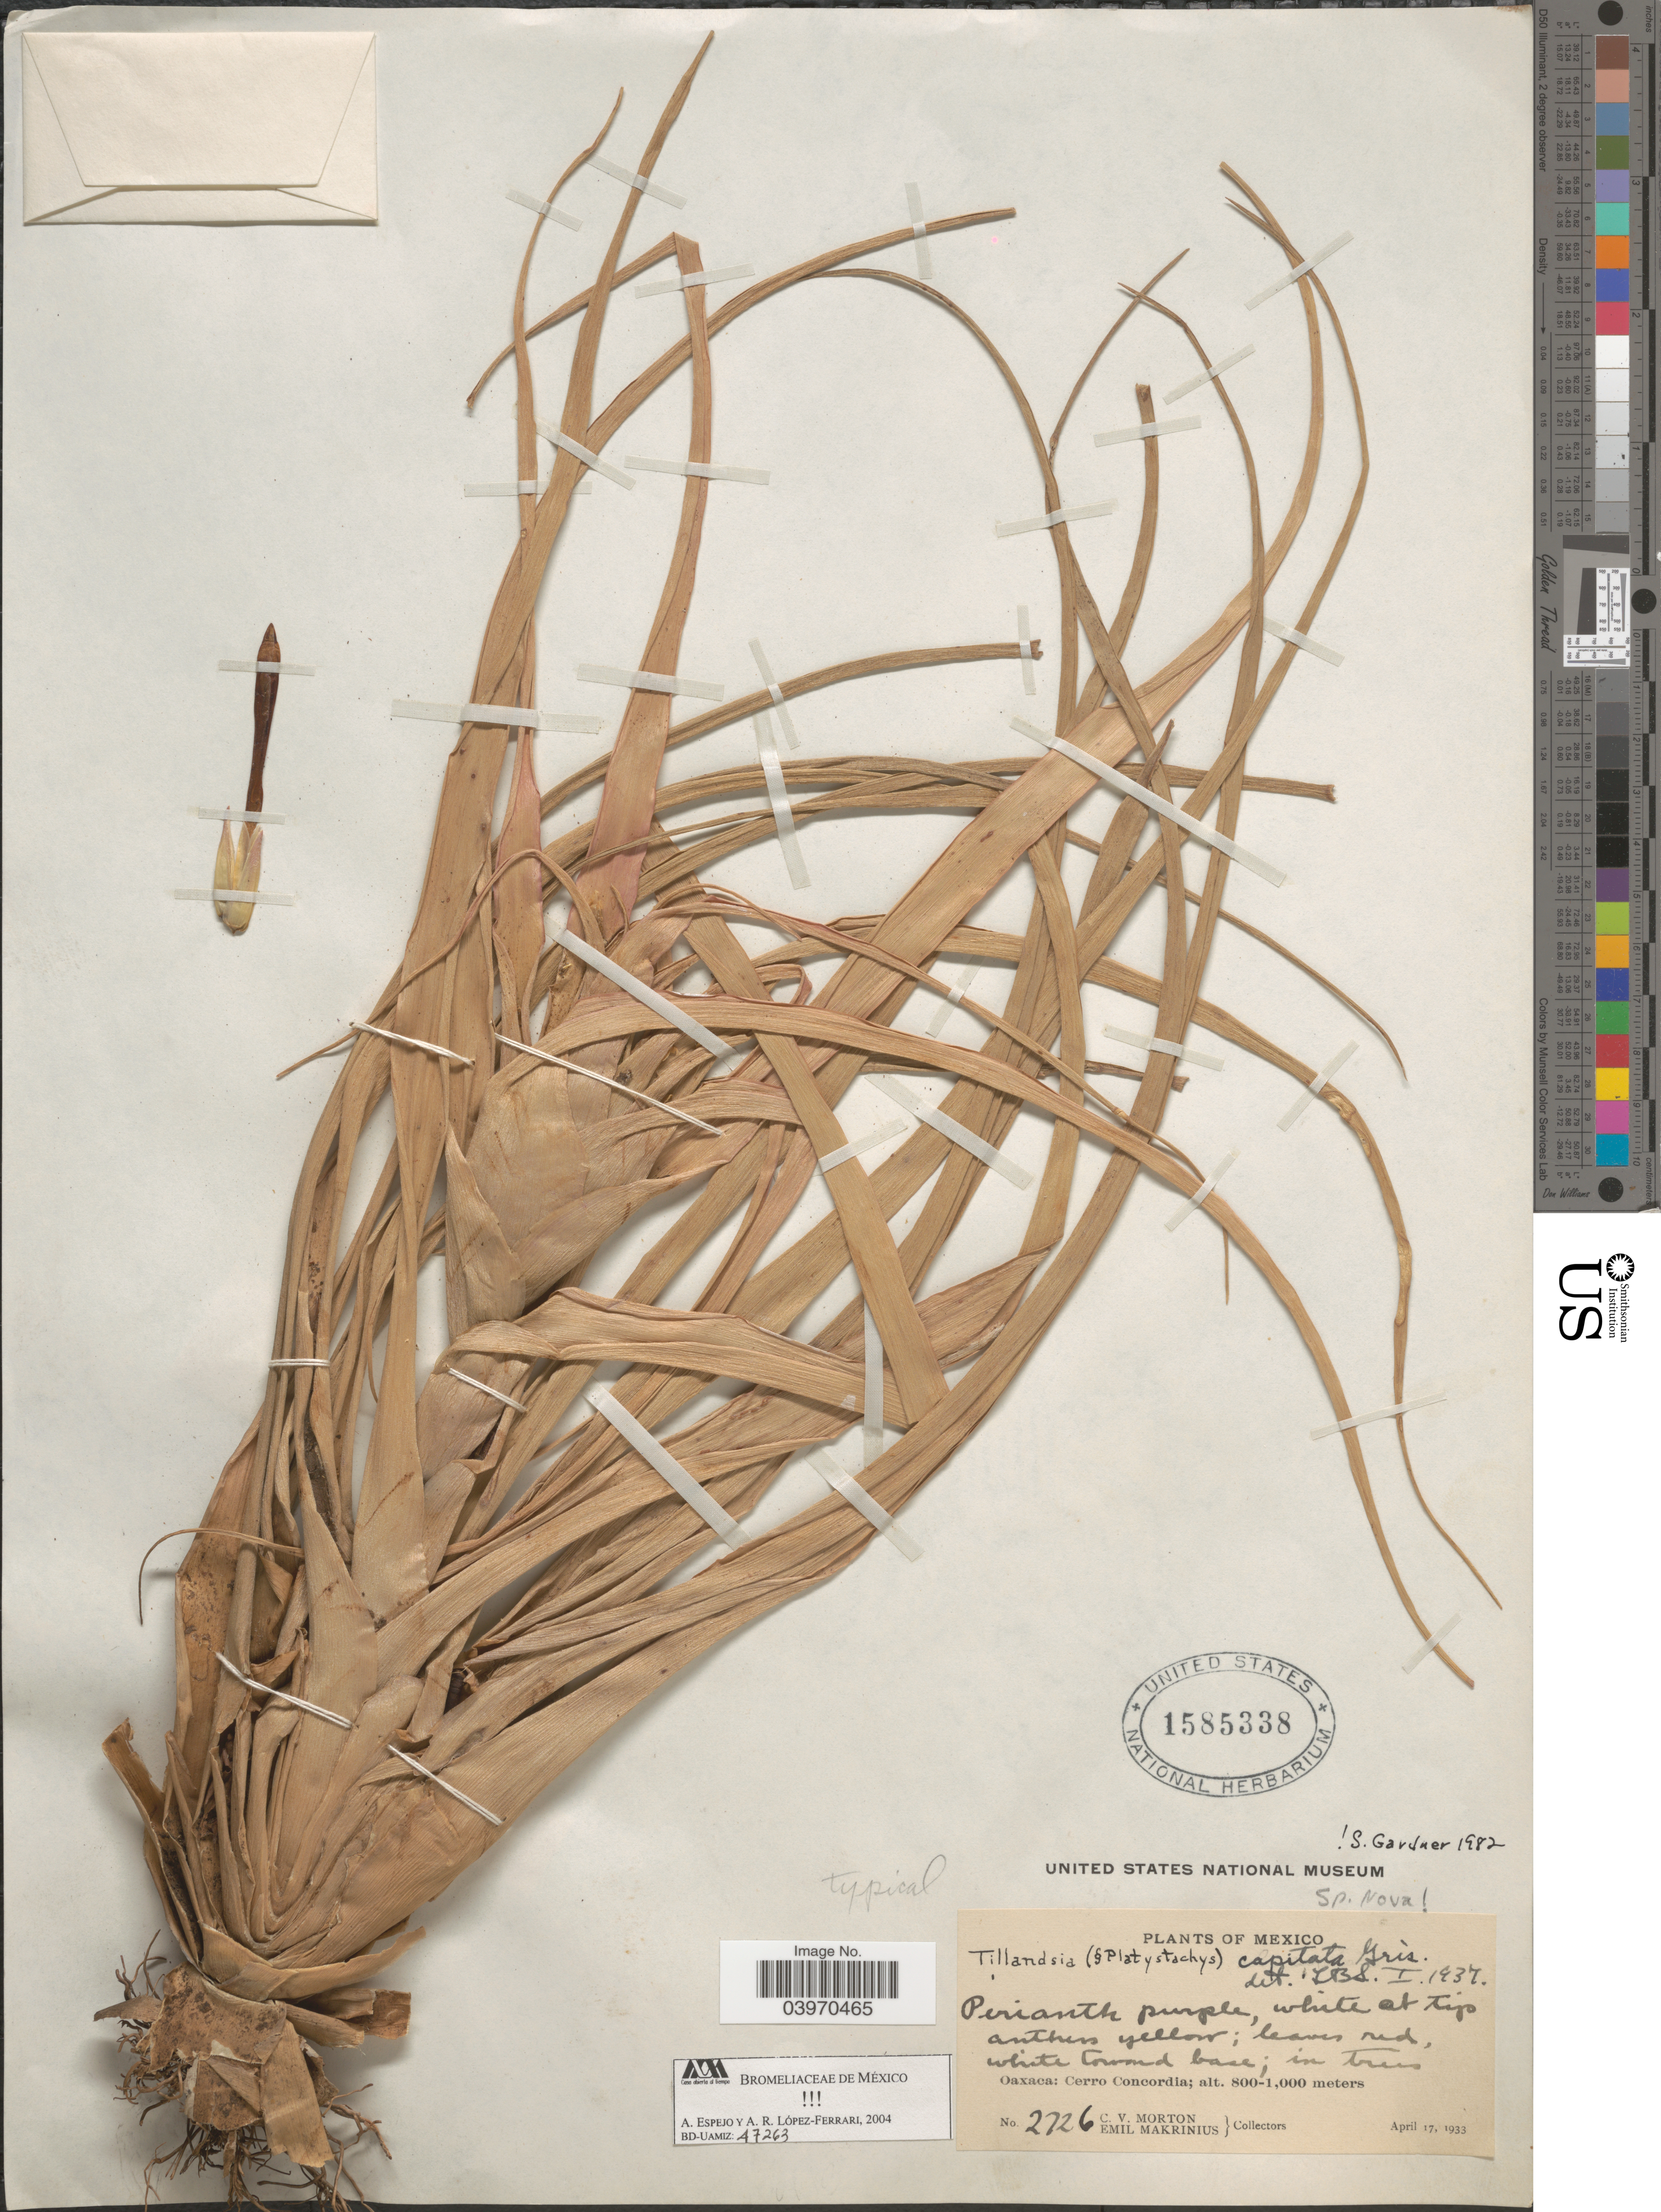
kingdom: Plantae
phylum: Tracheophyta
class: Liliopsida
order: Poales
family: Bromeliaceae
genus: Tillandsia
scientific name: Tillandsia capitata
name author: Griseb.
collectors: C. V. Morton & E. Makrinius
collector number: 2726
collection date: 1933-04-17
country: Mexico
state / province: Oaxaca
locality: Cerro Concordia.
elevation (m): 800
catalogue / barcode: US 1585338